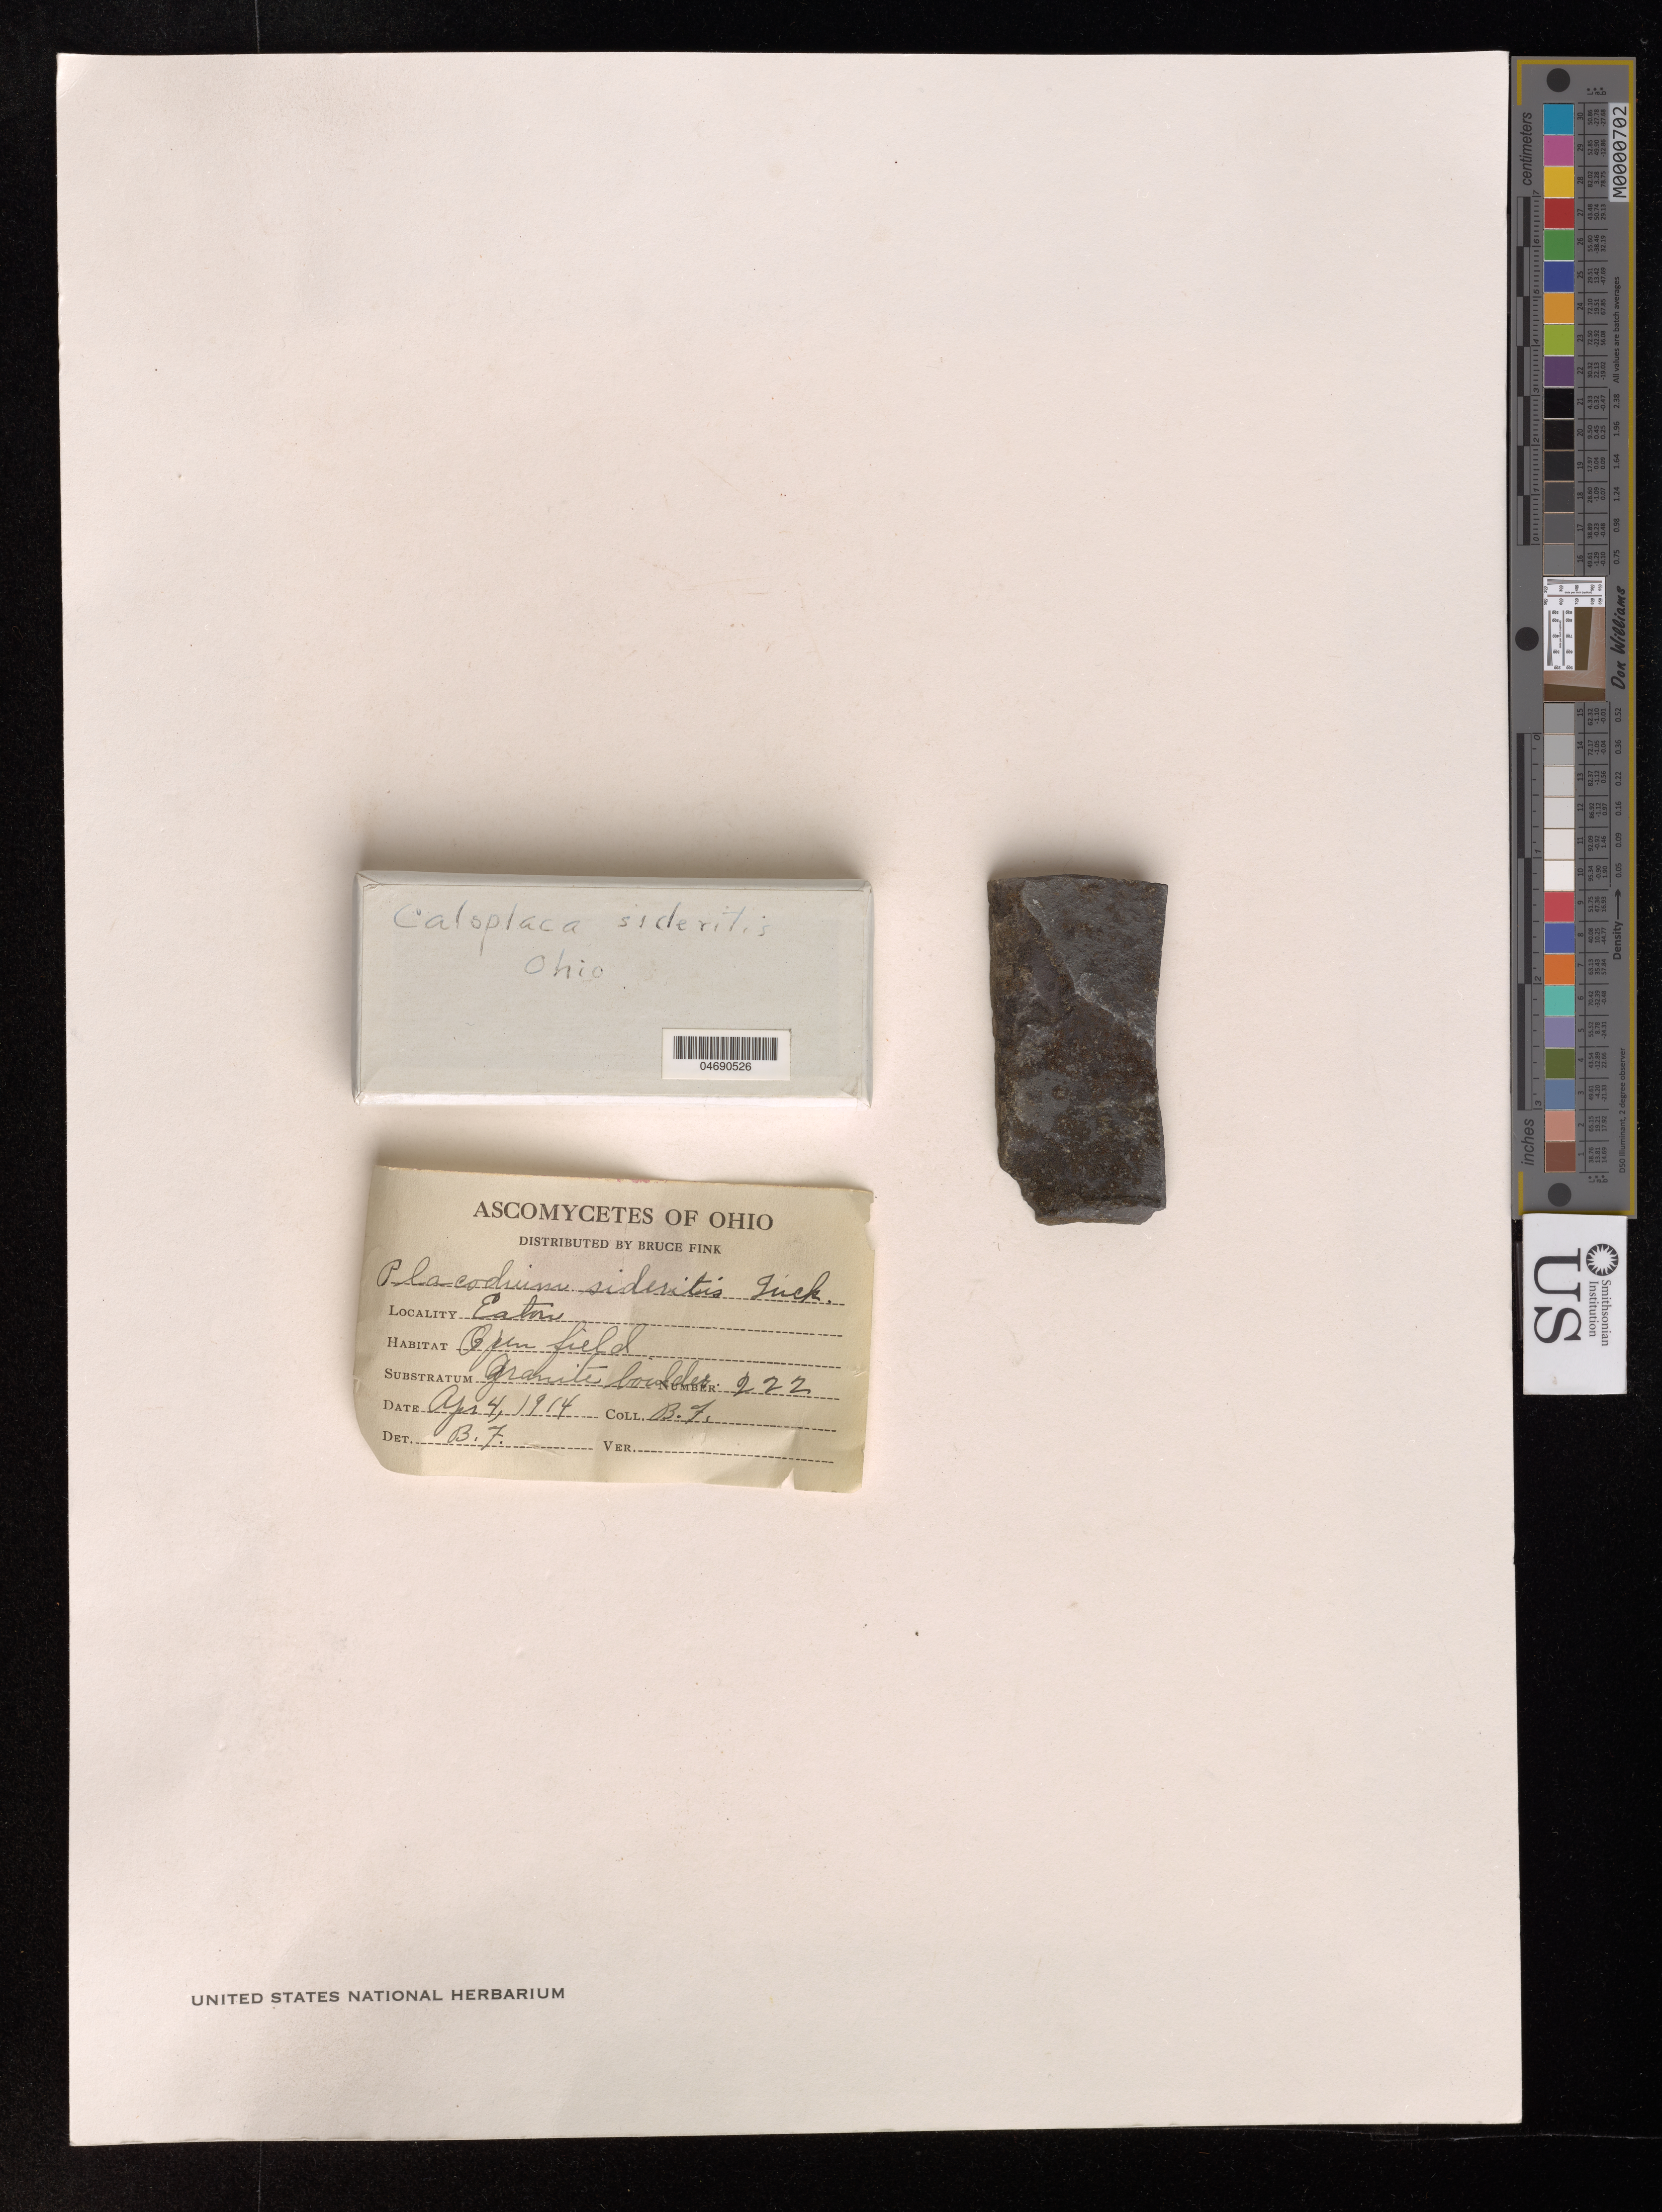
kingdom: Fungi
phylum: Ascomycota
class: Lecanoromycetes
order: Teloschistales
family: Teloschistaceae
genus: Caloplaca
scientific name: Caloplaca sideritis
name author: (Tuck.) Zahlbr.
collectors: B. Fink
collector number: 222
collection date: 1914-04-04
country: United States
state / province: Ohio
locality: Eaton.